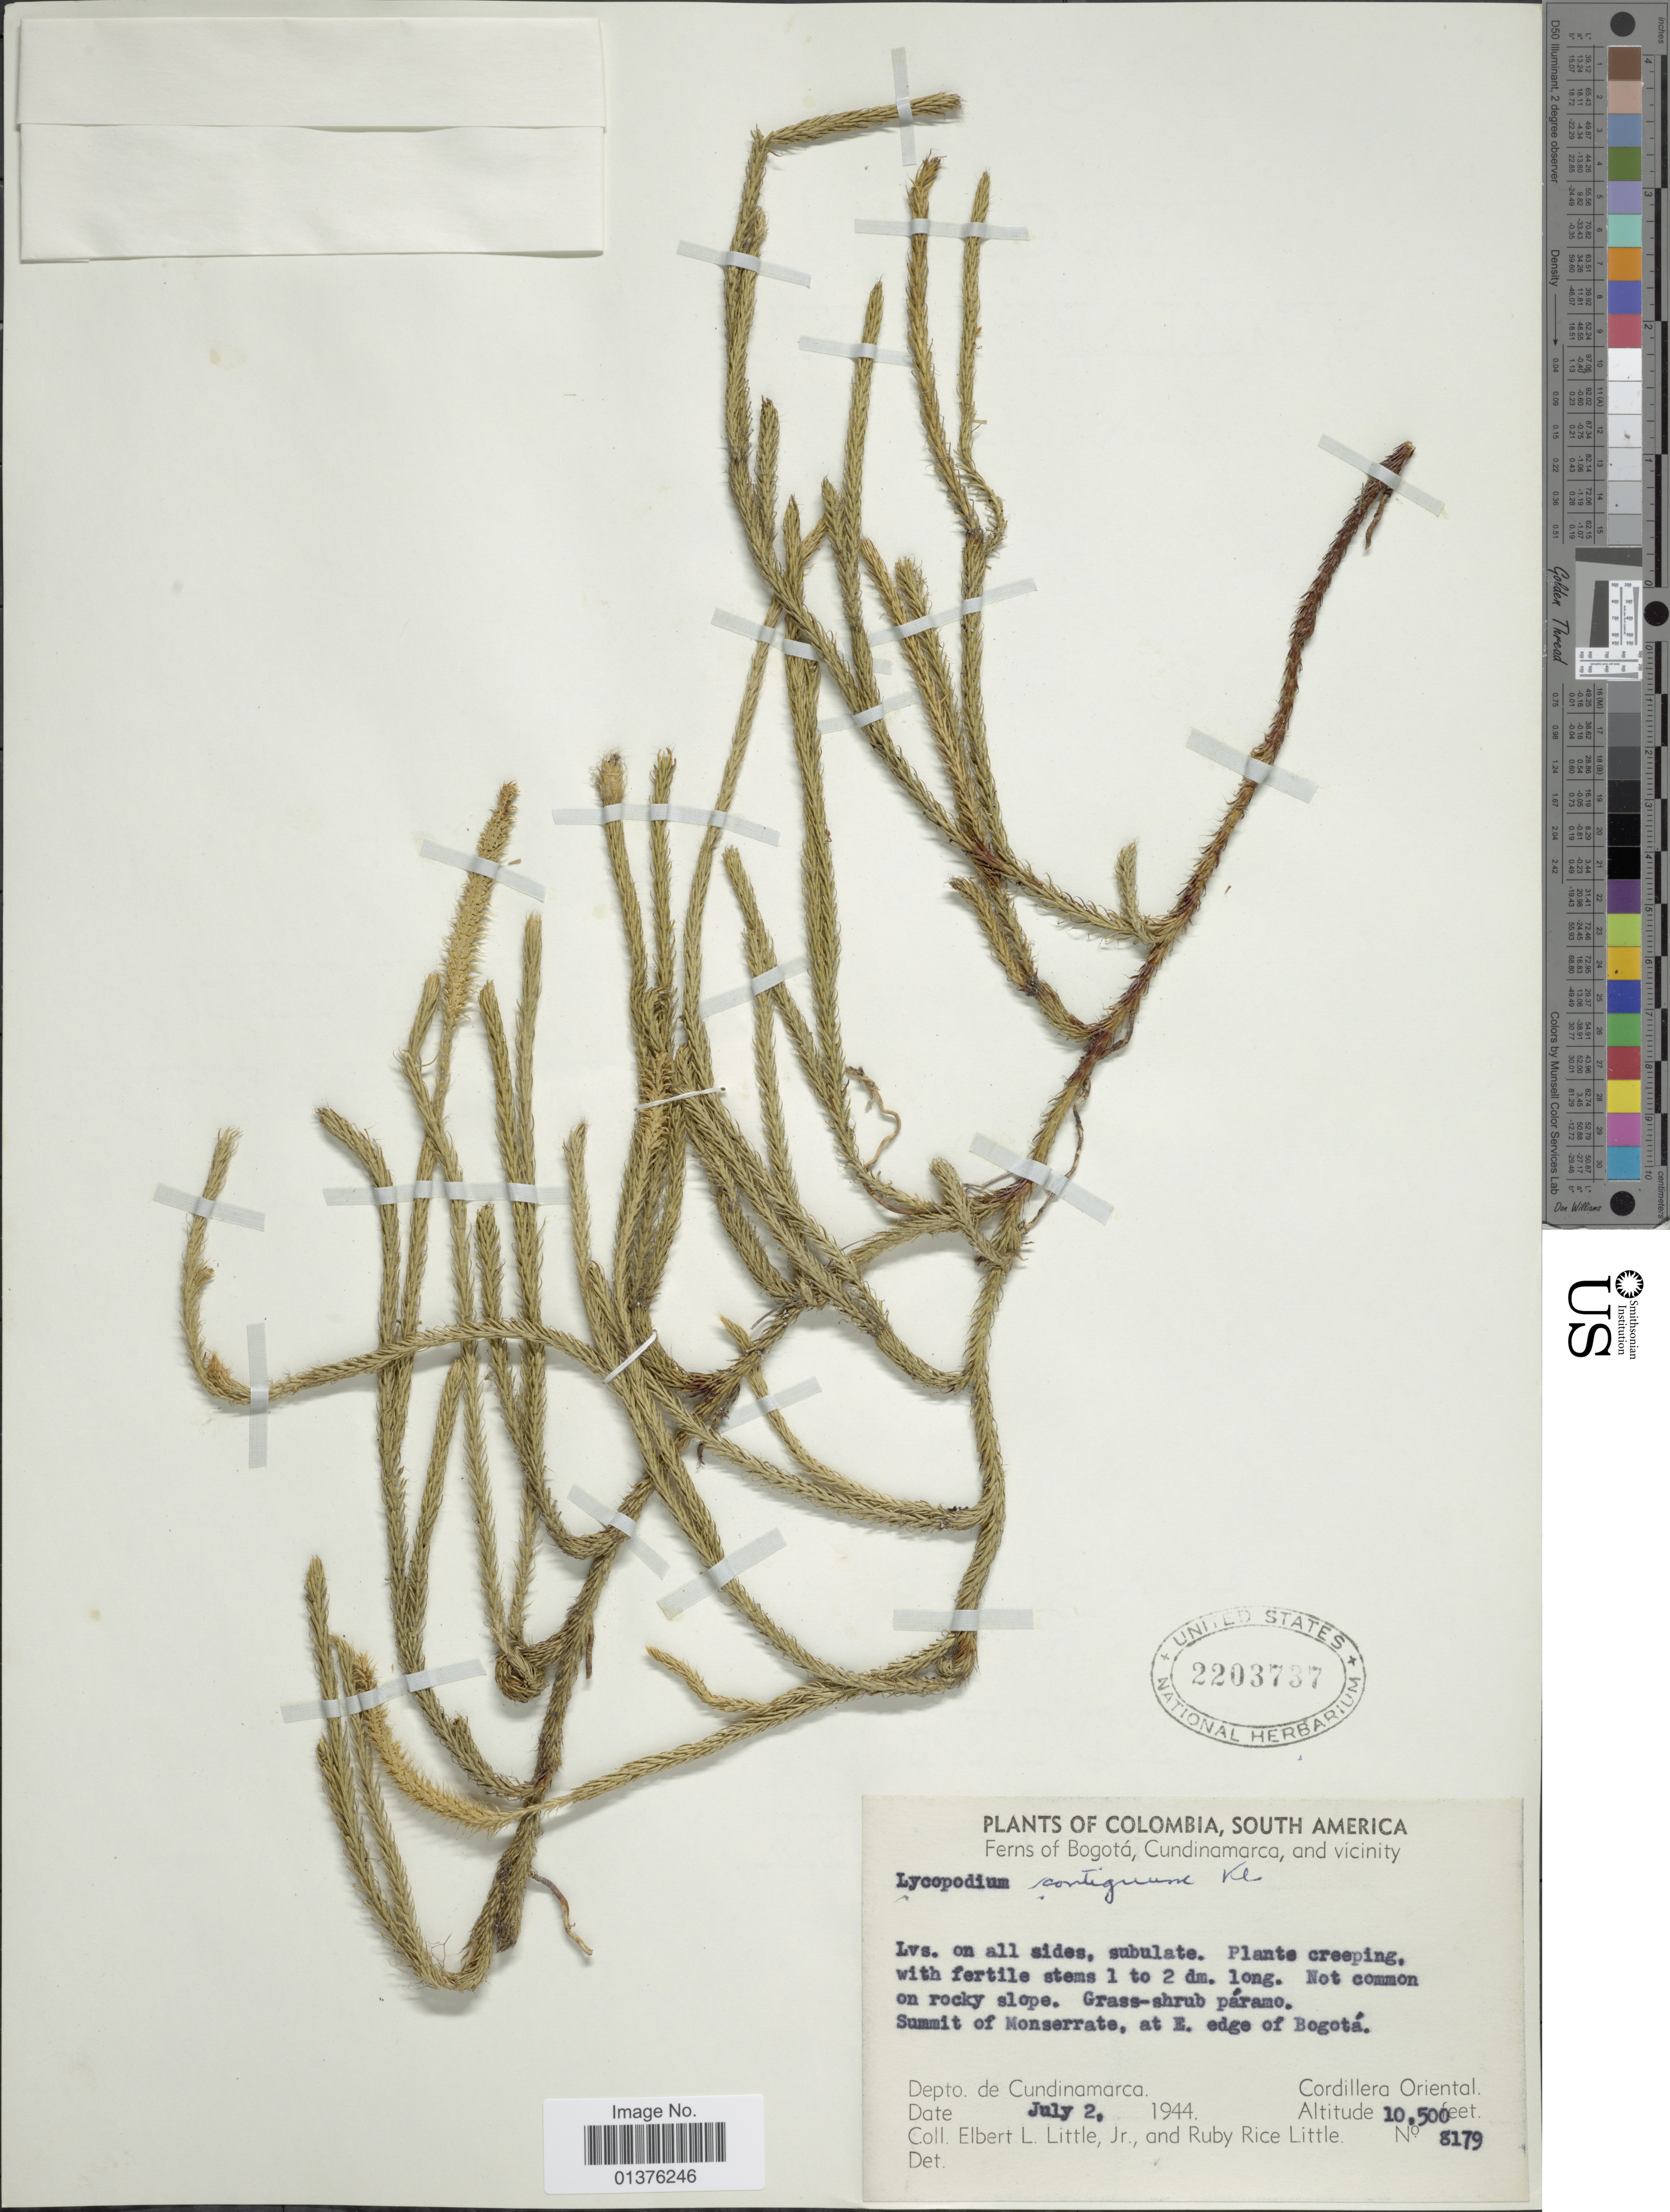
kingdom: Plantae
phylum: Tracheophyta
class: Lycopodiopsida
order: Lycopodiales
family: Lycopodiaceae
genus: Lycopodium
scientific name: Lycopodium clavatum subsp. contiguum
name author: (Klotzsch) B. Øllg.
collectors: E. L. Little & R. R. Little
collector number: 8179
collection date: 1944-07-02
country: Colombia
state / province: Cundinamarca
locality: Summit of Monserrate, at E edge o f Bogotá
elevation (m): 3200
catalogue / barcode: US 2203737